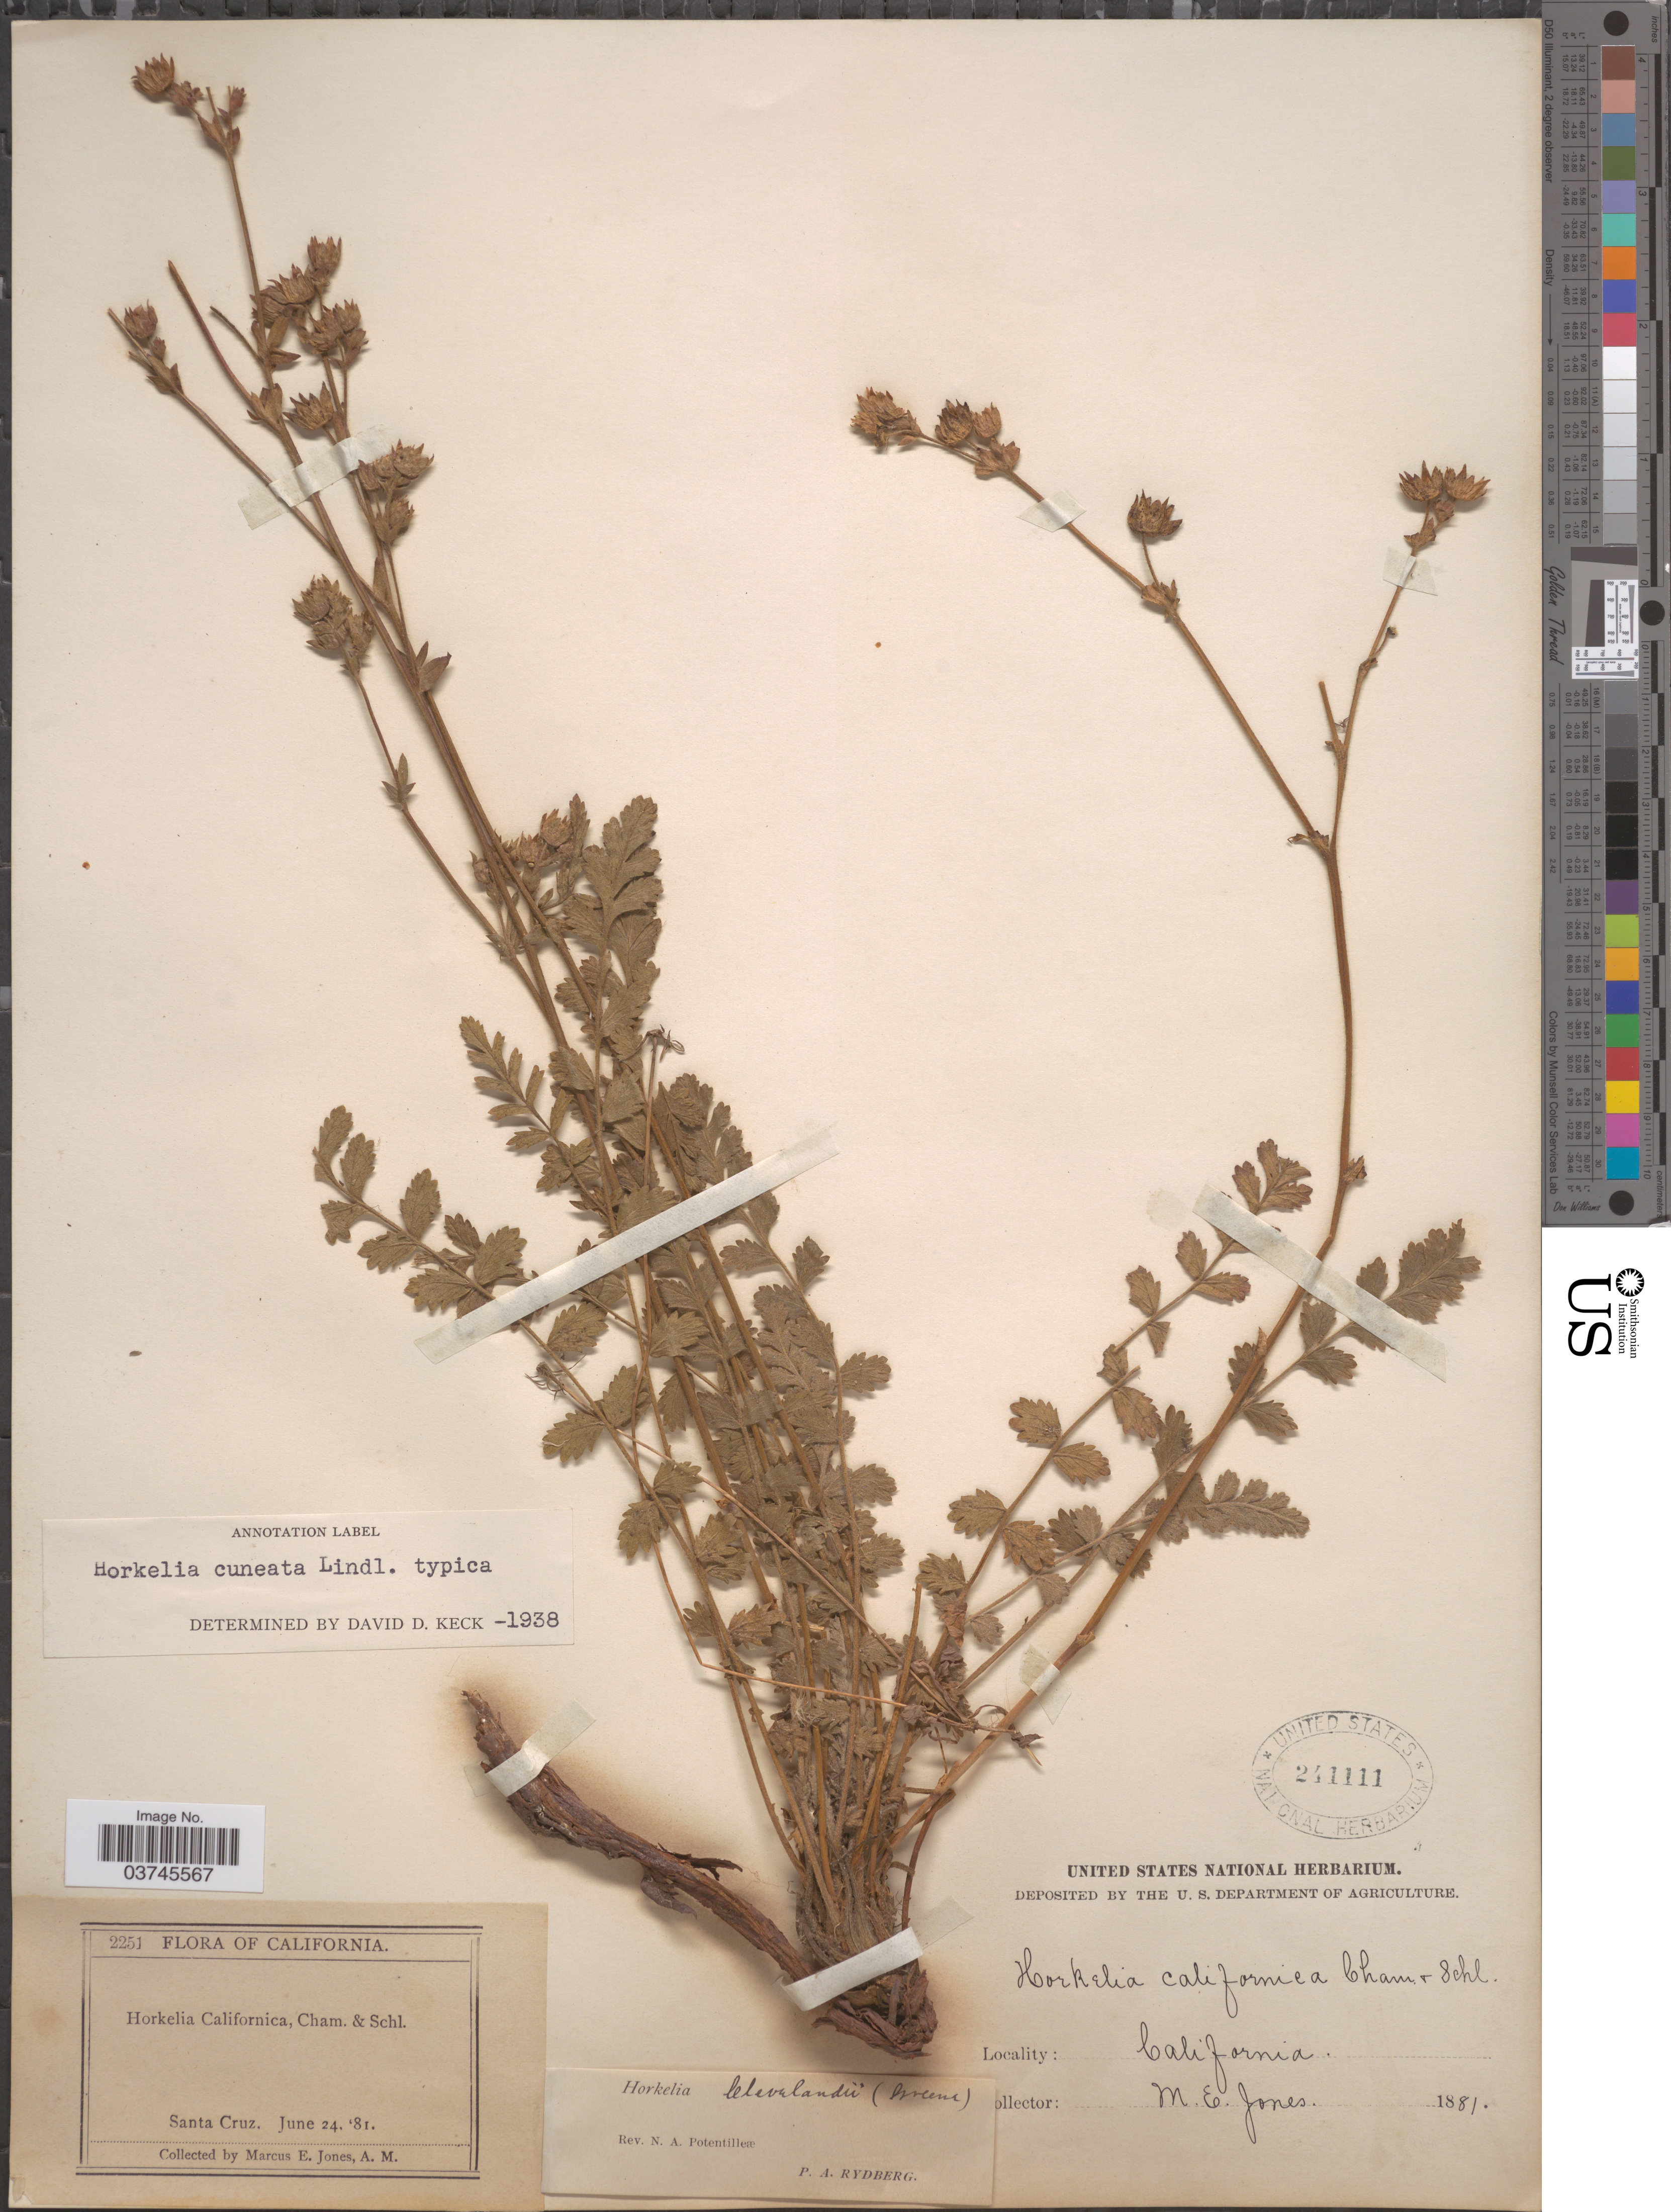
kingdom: Plantae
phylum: Tracheophyta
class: Magnoliopsida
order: Rosales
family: Rosaceae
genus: Potentilla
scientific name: Potentilla lindleyi var. lindleyi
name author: Greene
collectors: M. E. Jones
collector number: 2251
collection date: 1881-06-24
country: United States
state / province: California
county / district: Santa Cruz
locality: Santa Cruz.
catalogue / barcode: US 241111